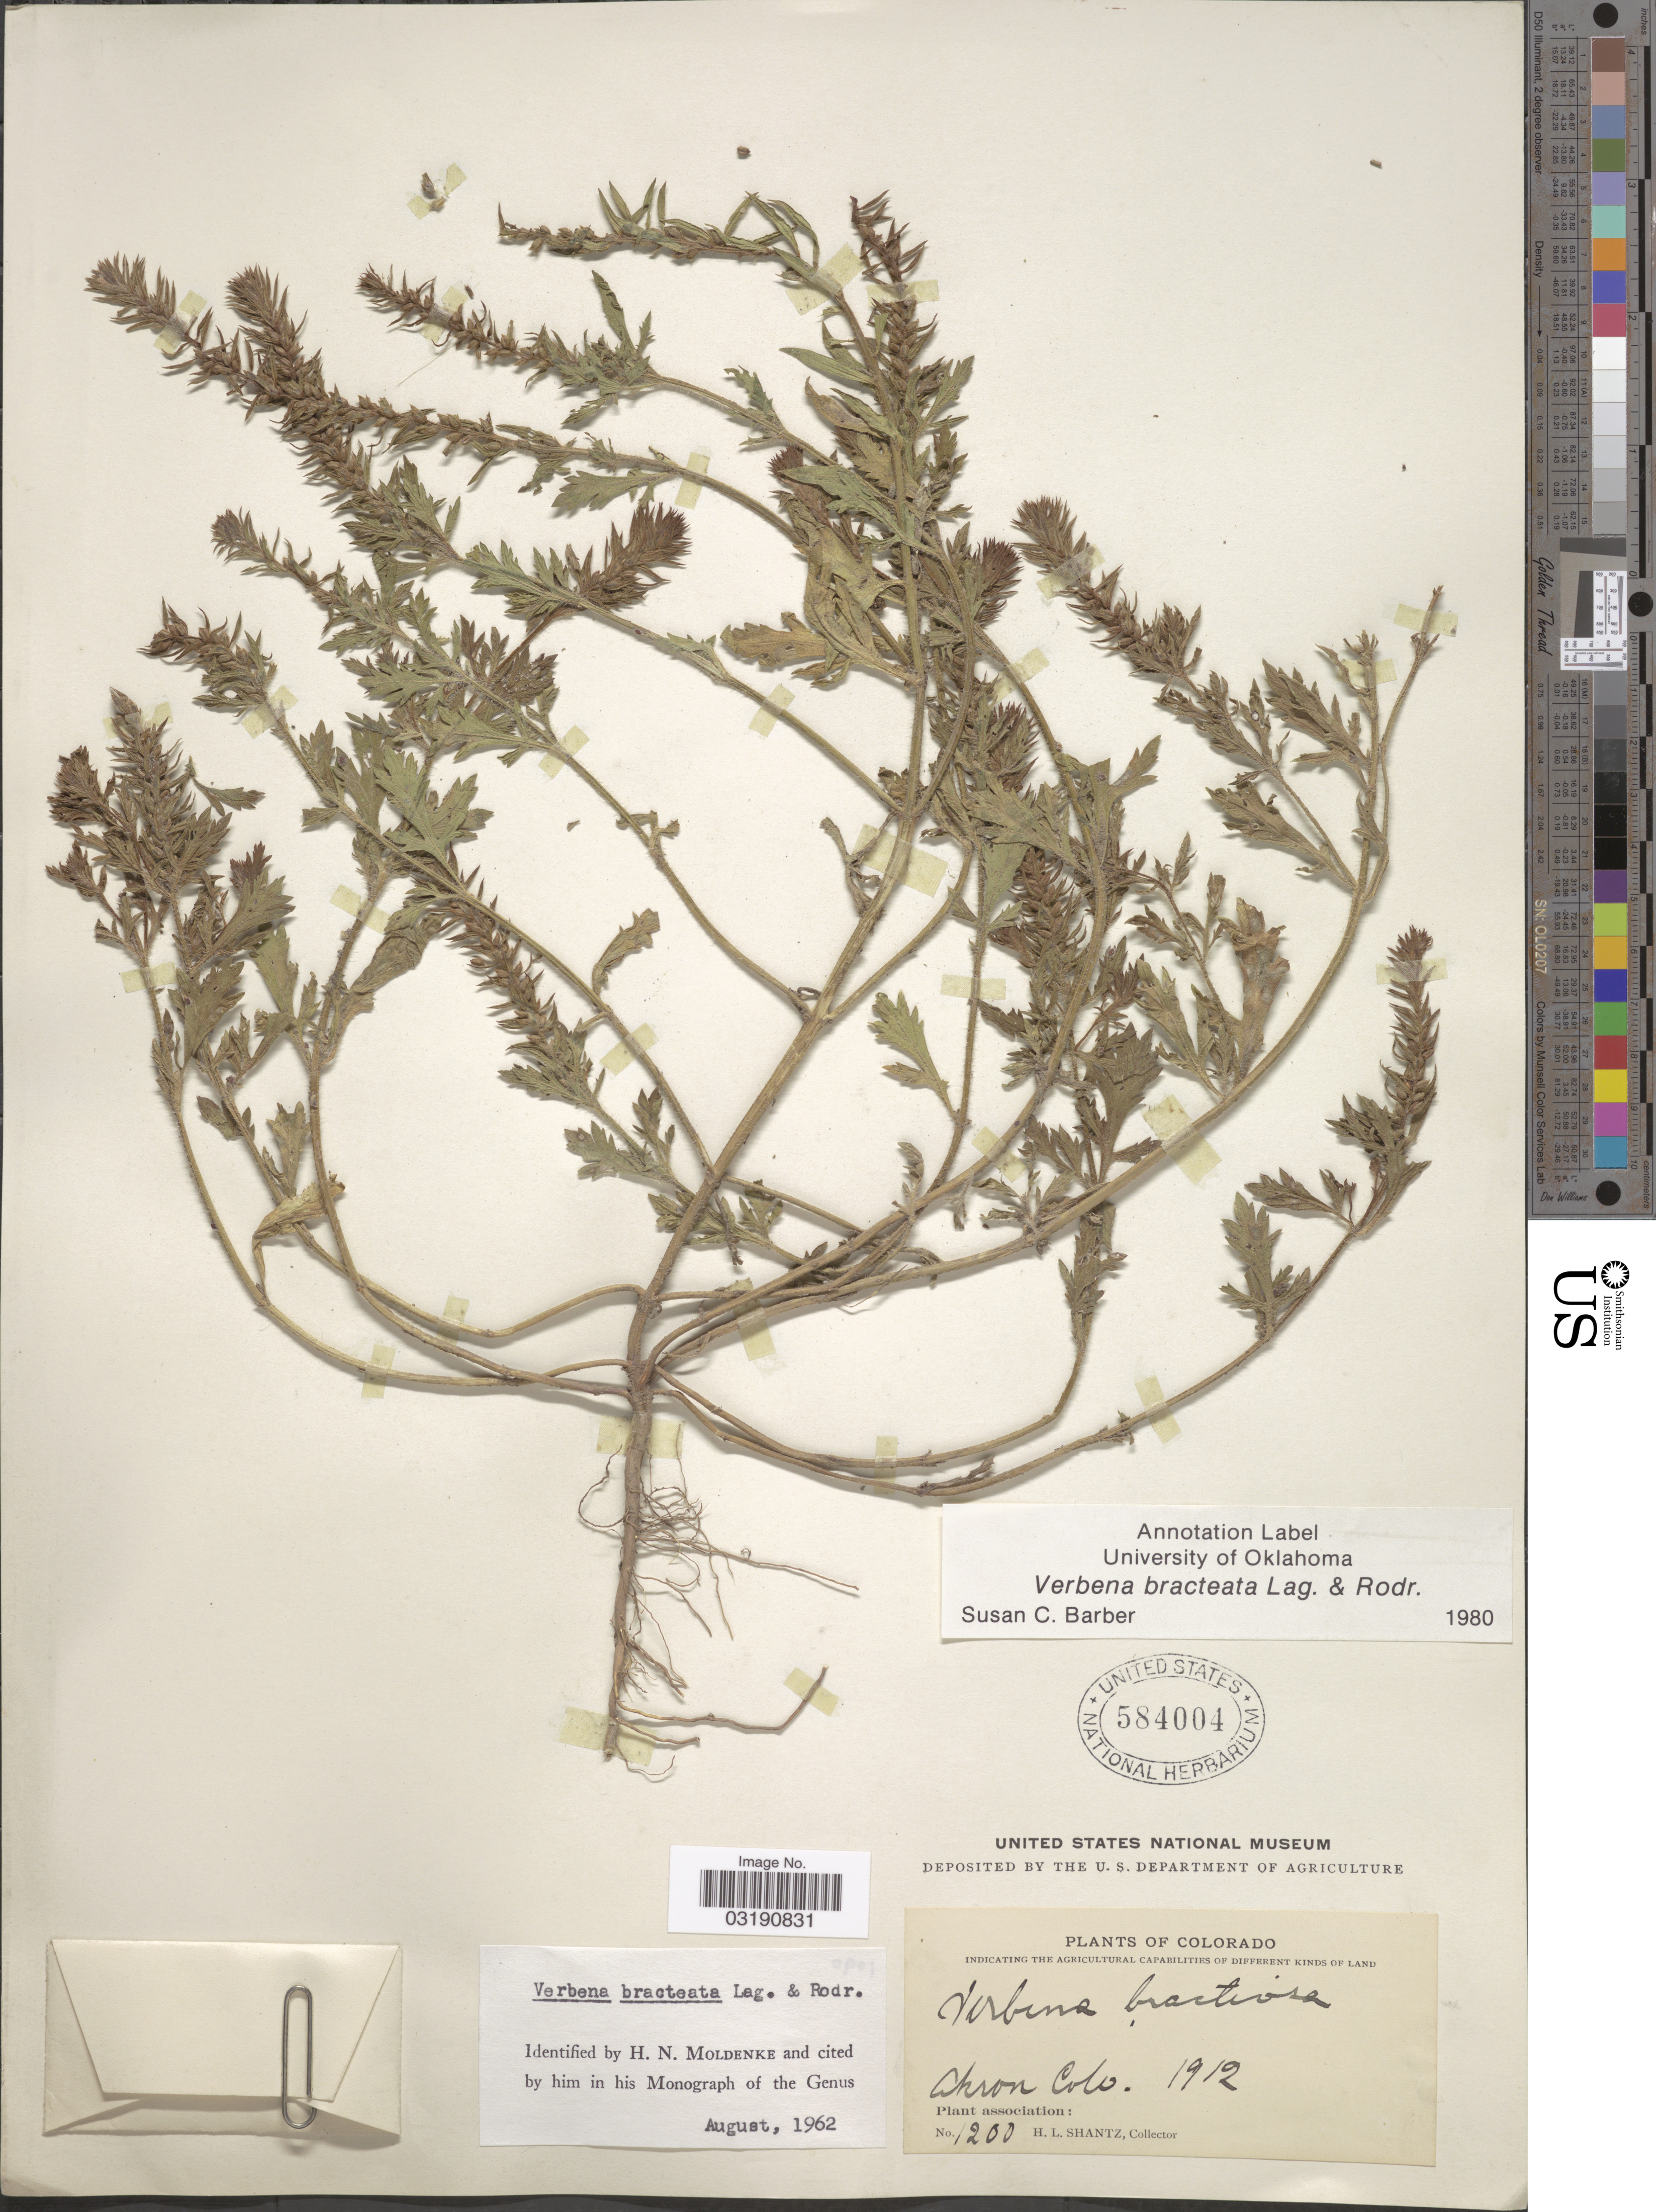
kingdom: Plantae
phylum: Tracheophyta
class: Magnoliopsida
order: Lamiales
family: Verbenaceae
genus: Verbena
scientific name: Verbena bracteata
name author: Cav. ex Lag. & Rodr.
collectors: H. Shantz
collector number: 1200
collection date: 1912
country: United States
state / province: Colorado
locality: Akron.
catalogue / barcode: US 584004